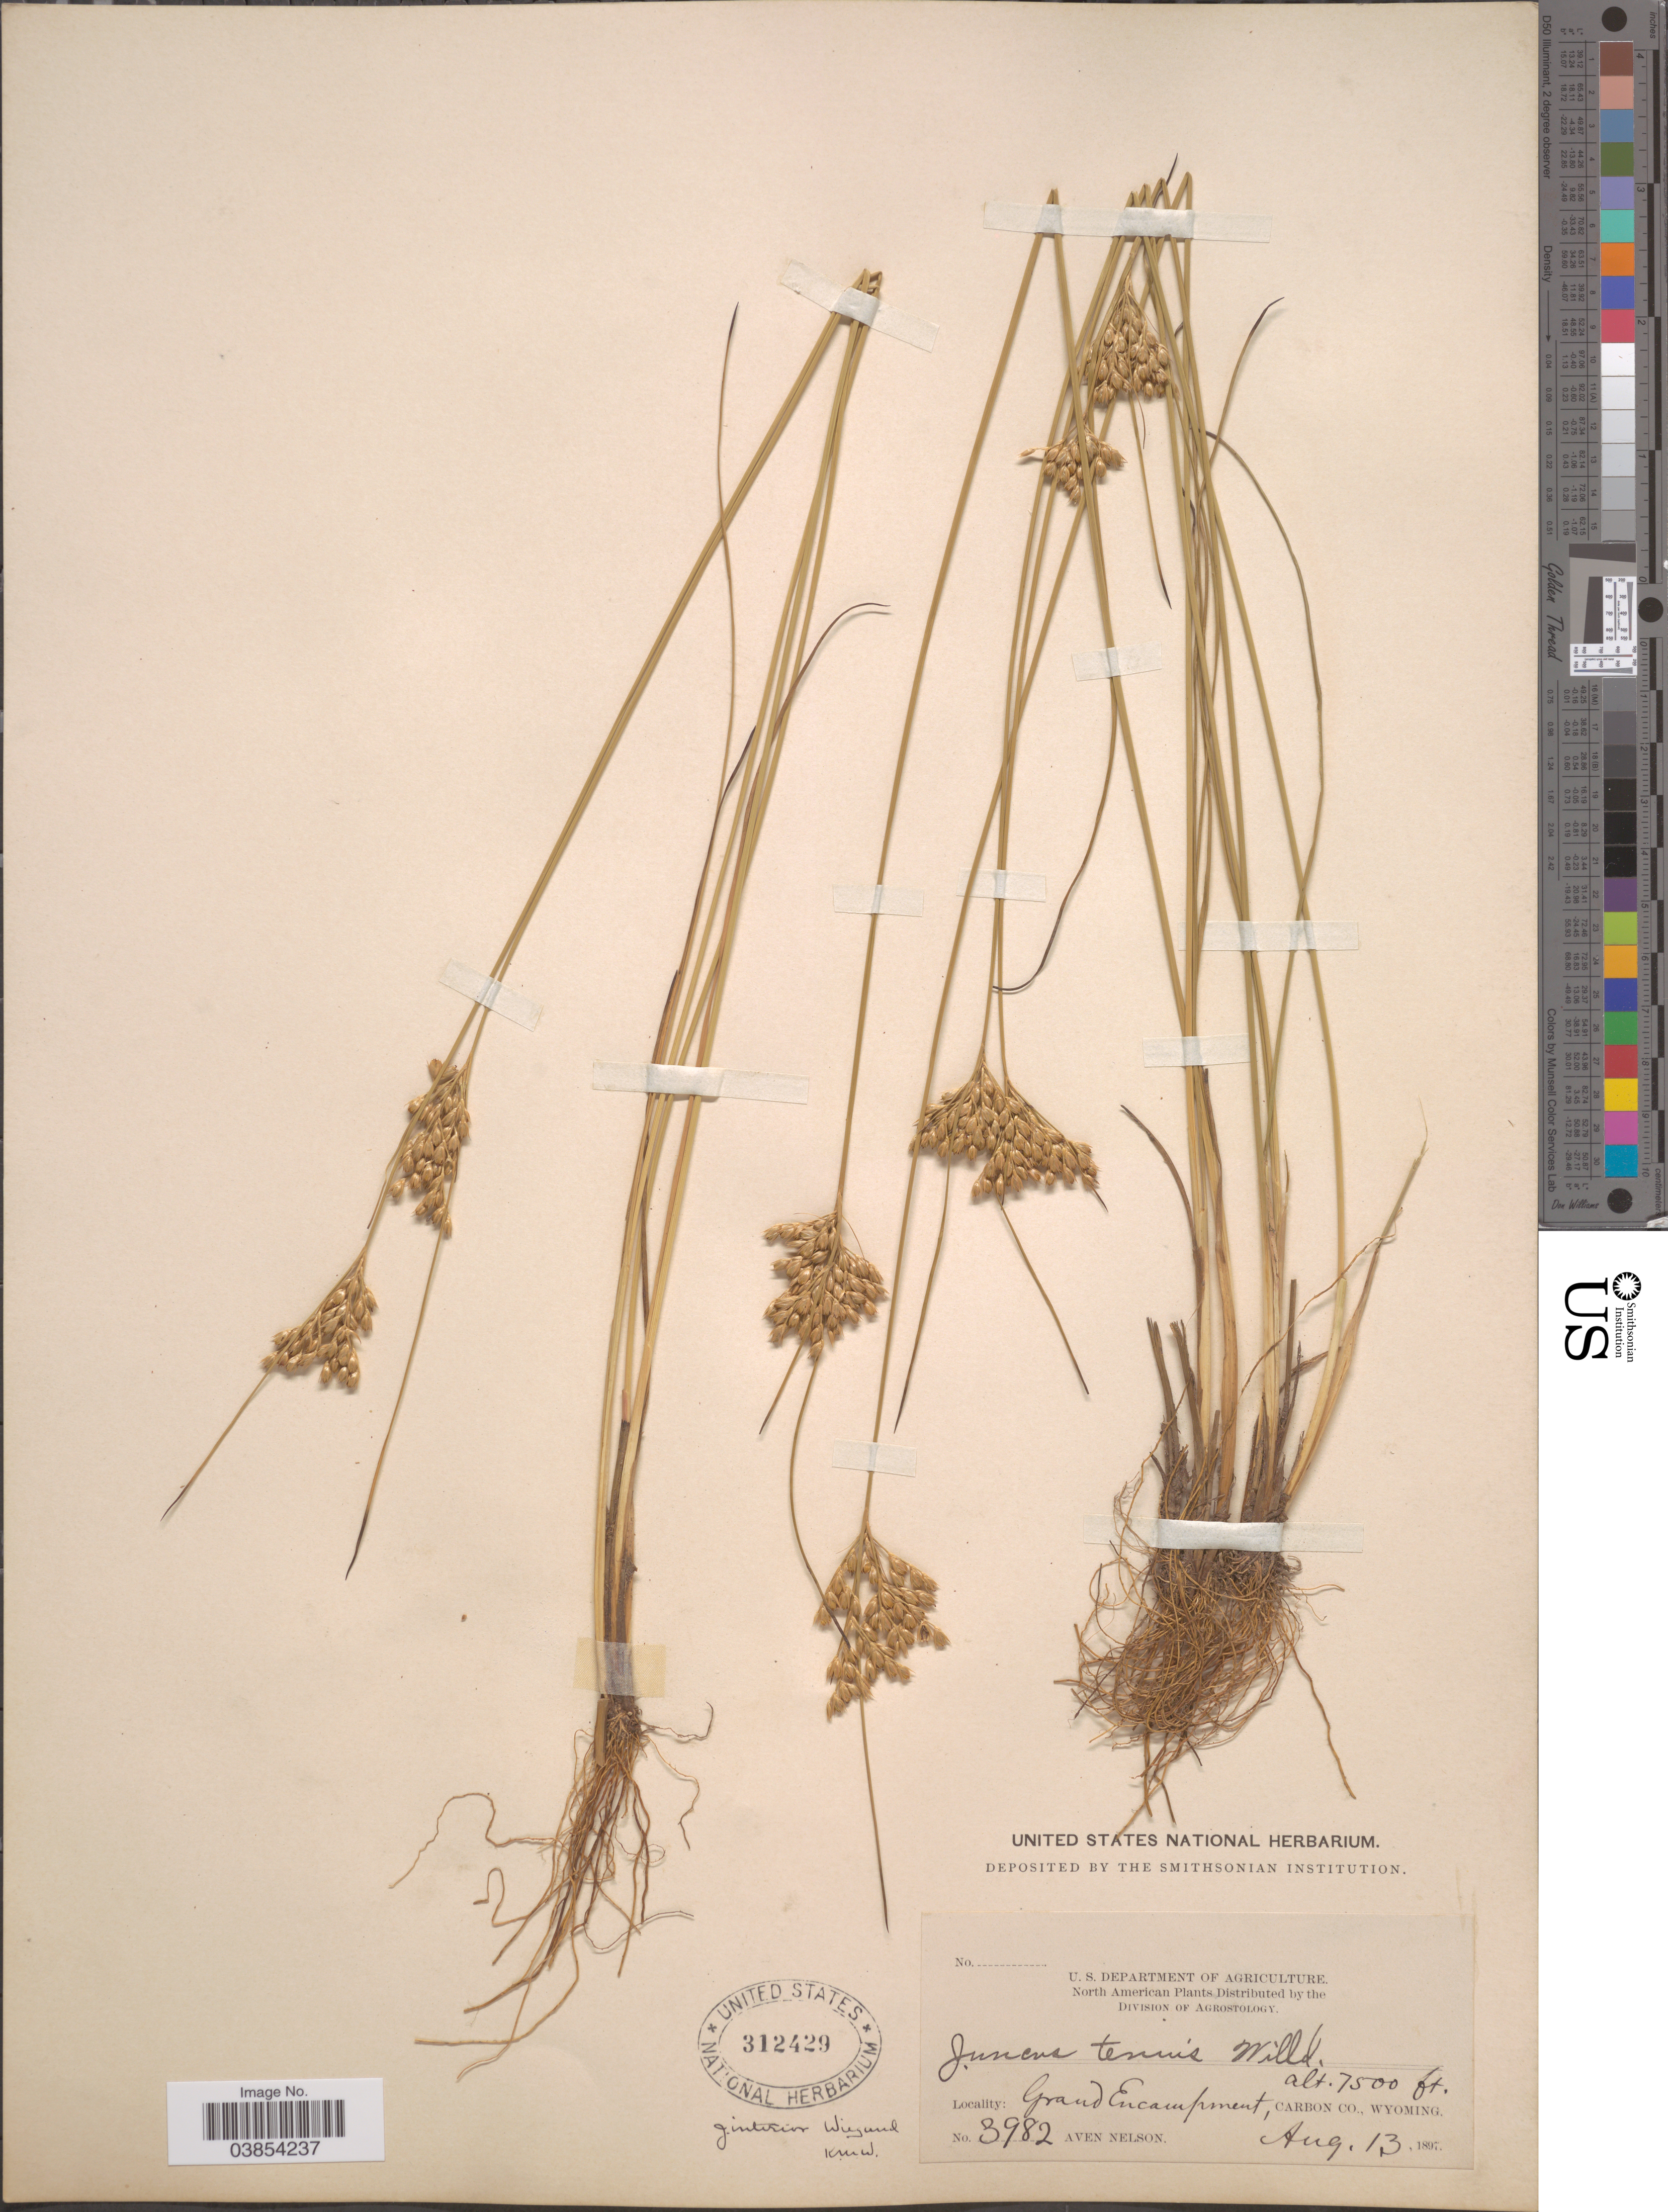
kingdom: Plantae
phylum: Tracheophyta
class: Liliopsida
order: Poales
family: Juncaceae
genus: Juncus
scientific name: Juncus interior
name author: Wiegand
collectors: A. Nelson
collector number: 3982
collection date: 1897-08-13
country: United States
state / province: Wyoming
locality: Grand Encampment, Carbon Co.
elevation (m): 2286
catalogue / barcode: US 312429